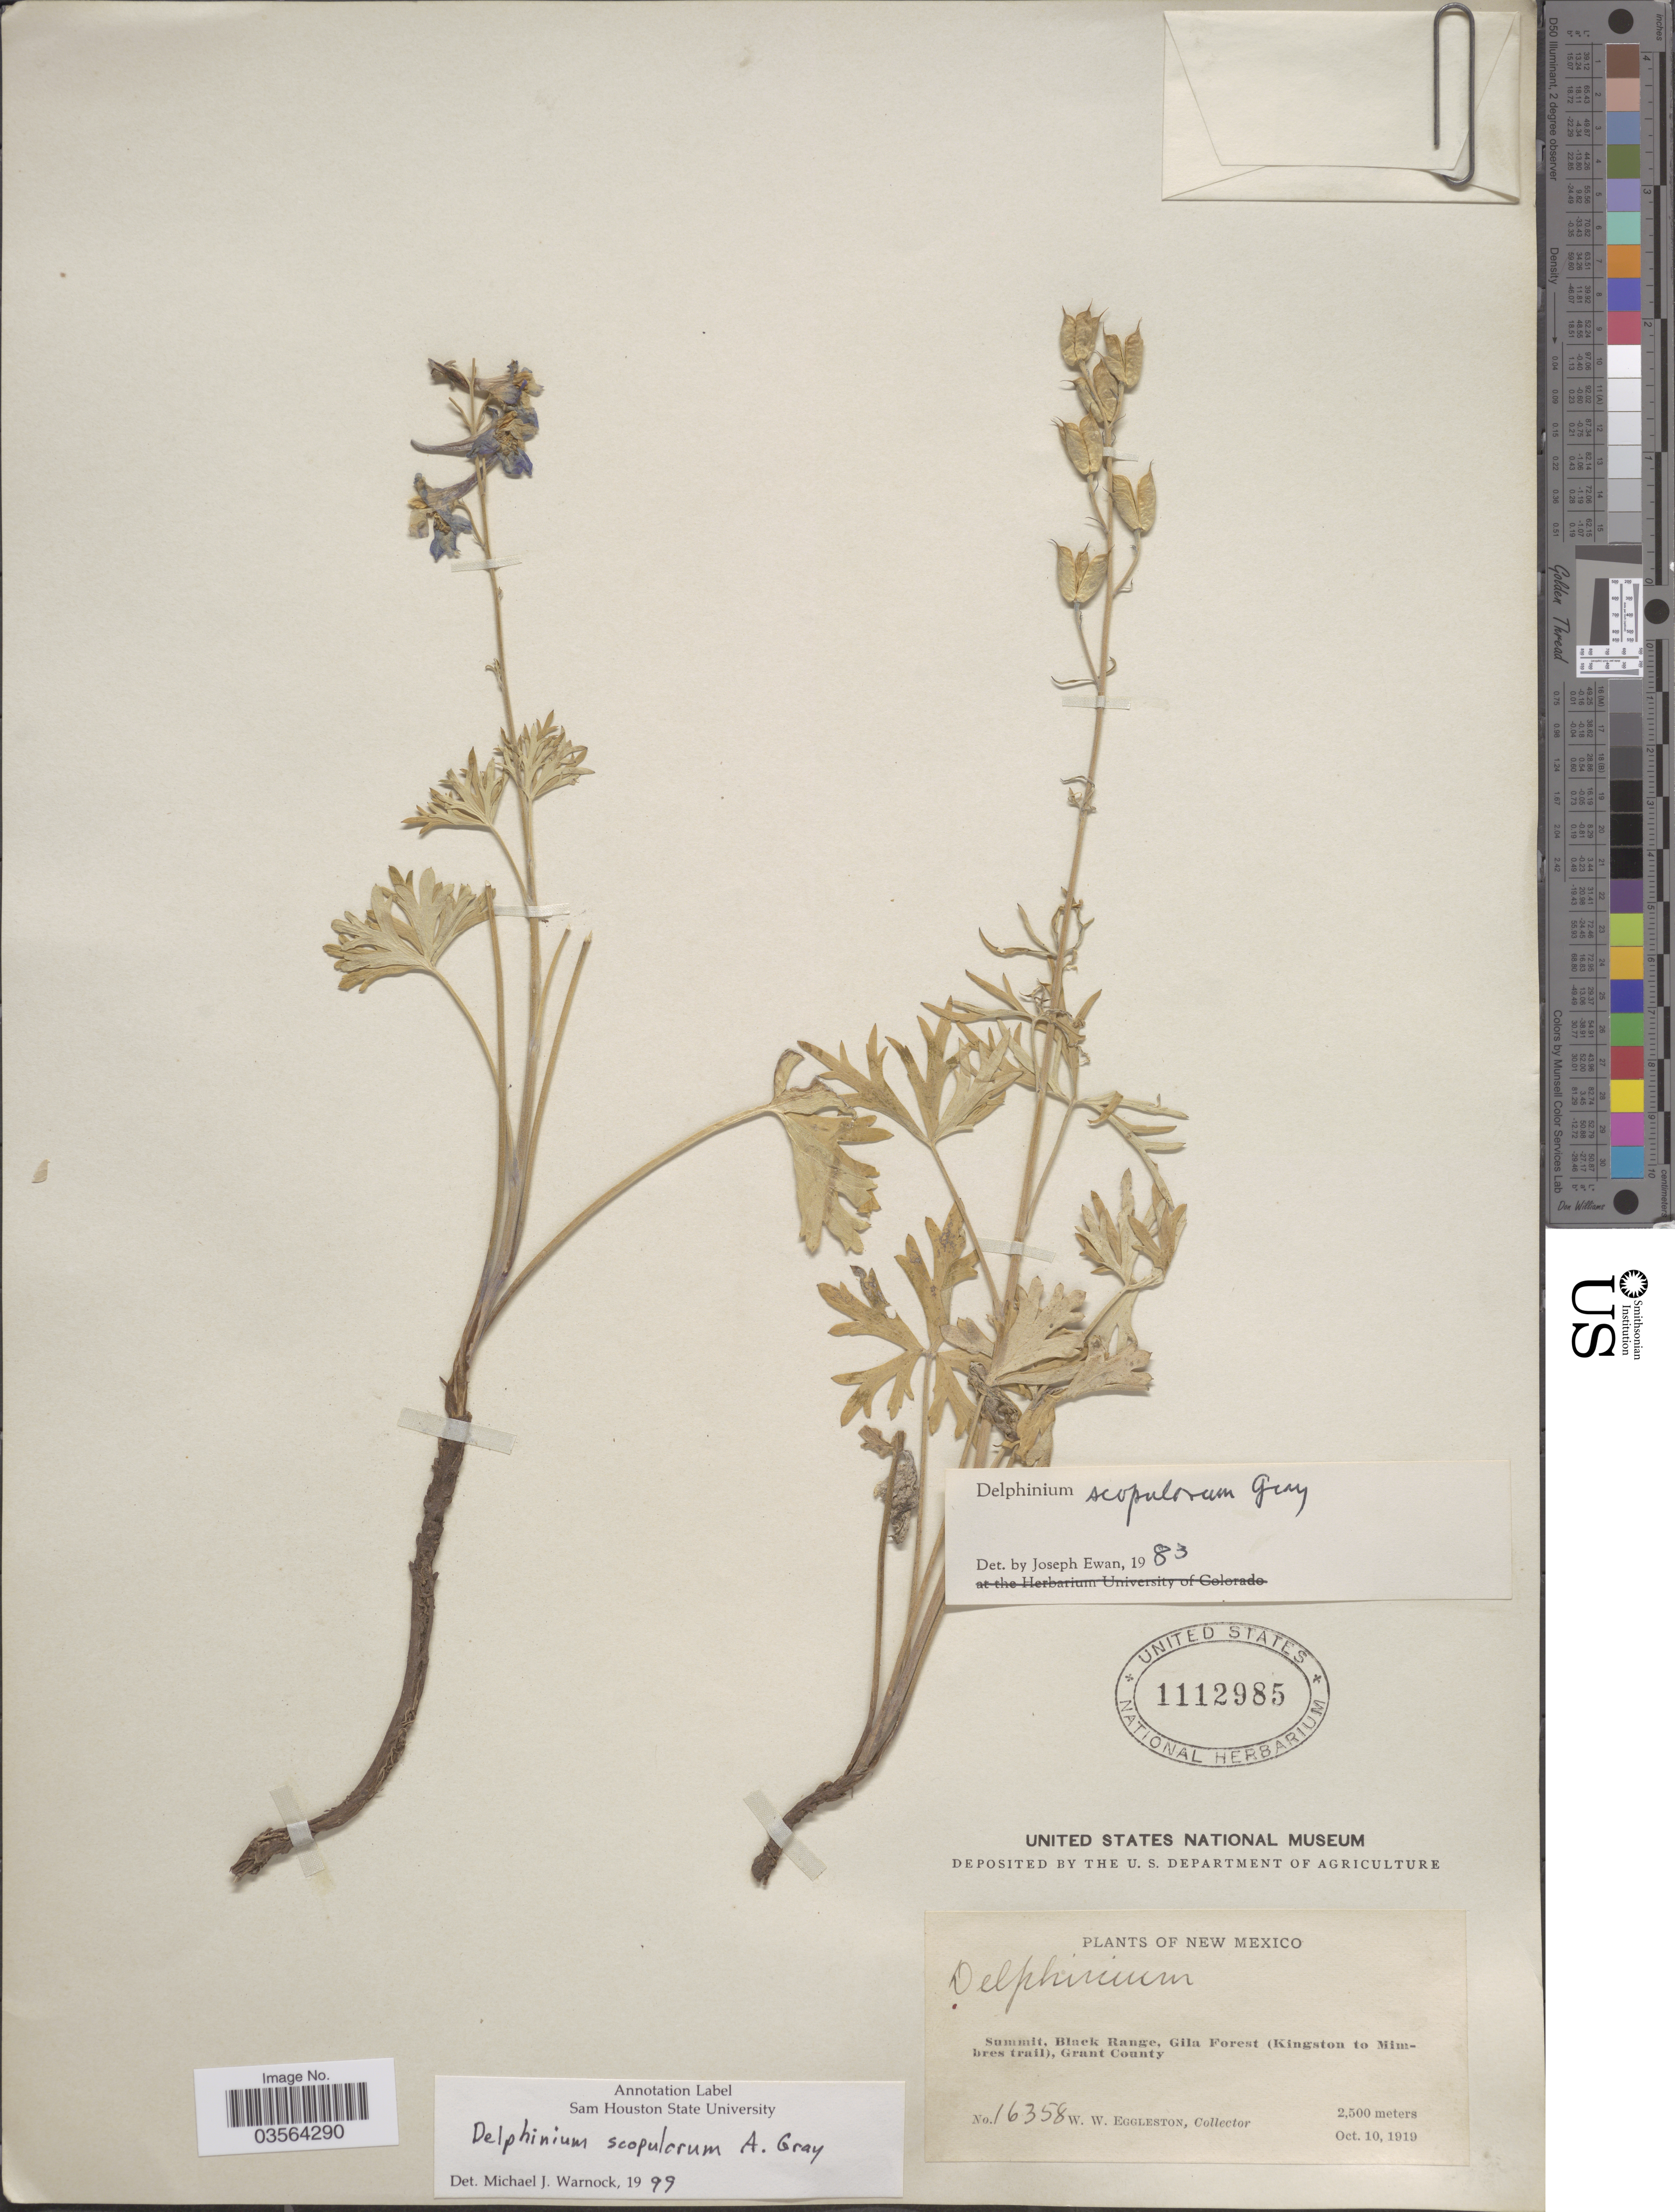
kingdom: Plantae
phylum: Tracheophyta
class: Magnoliopsida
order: Ranunculales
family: Ranunculaceae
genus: Delphinium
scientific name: Delphinium scopulorum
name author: A. Gray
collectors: W. W. Eggleston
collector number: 16358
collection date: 1919-10-10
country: United States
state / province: New Mexico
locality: Summit, Black Range, Gila Forest (Kingston to Mimbres trail), Grant County.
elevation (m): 2500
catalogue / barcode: US 1112985